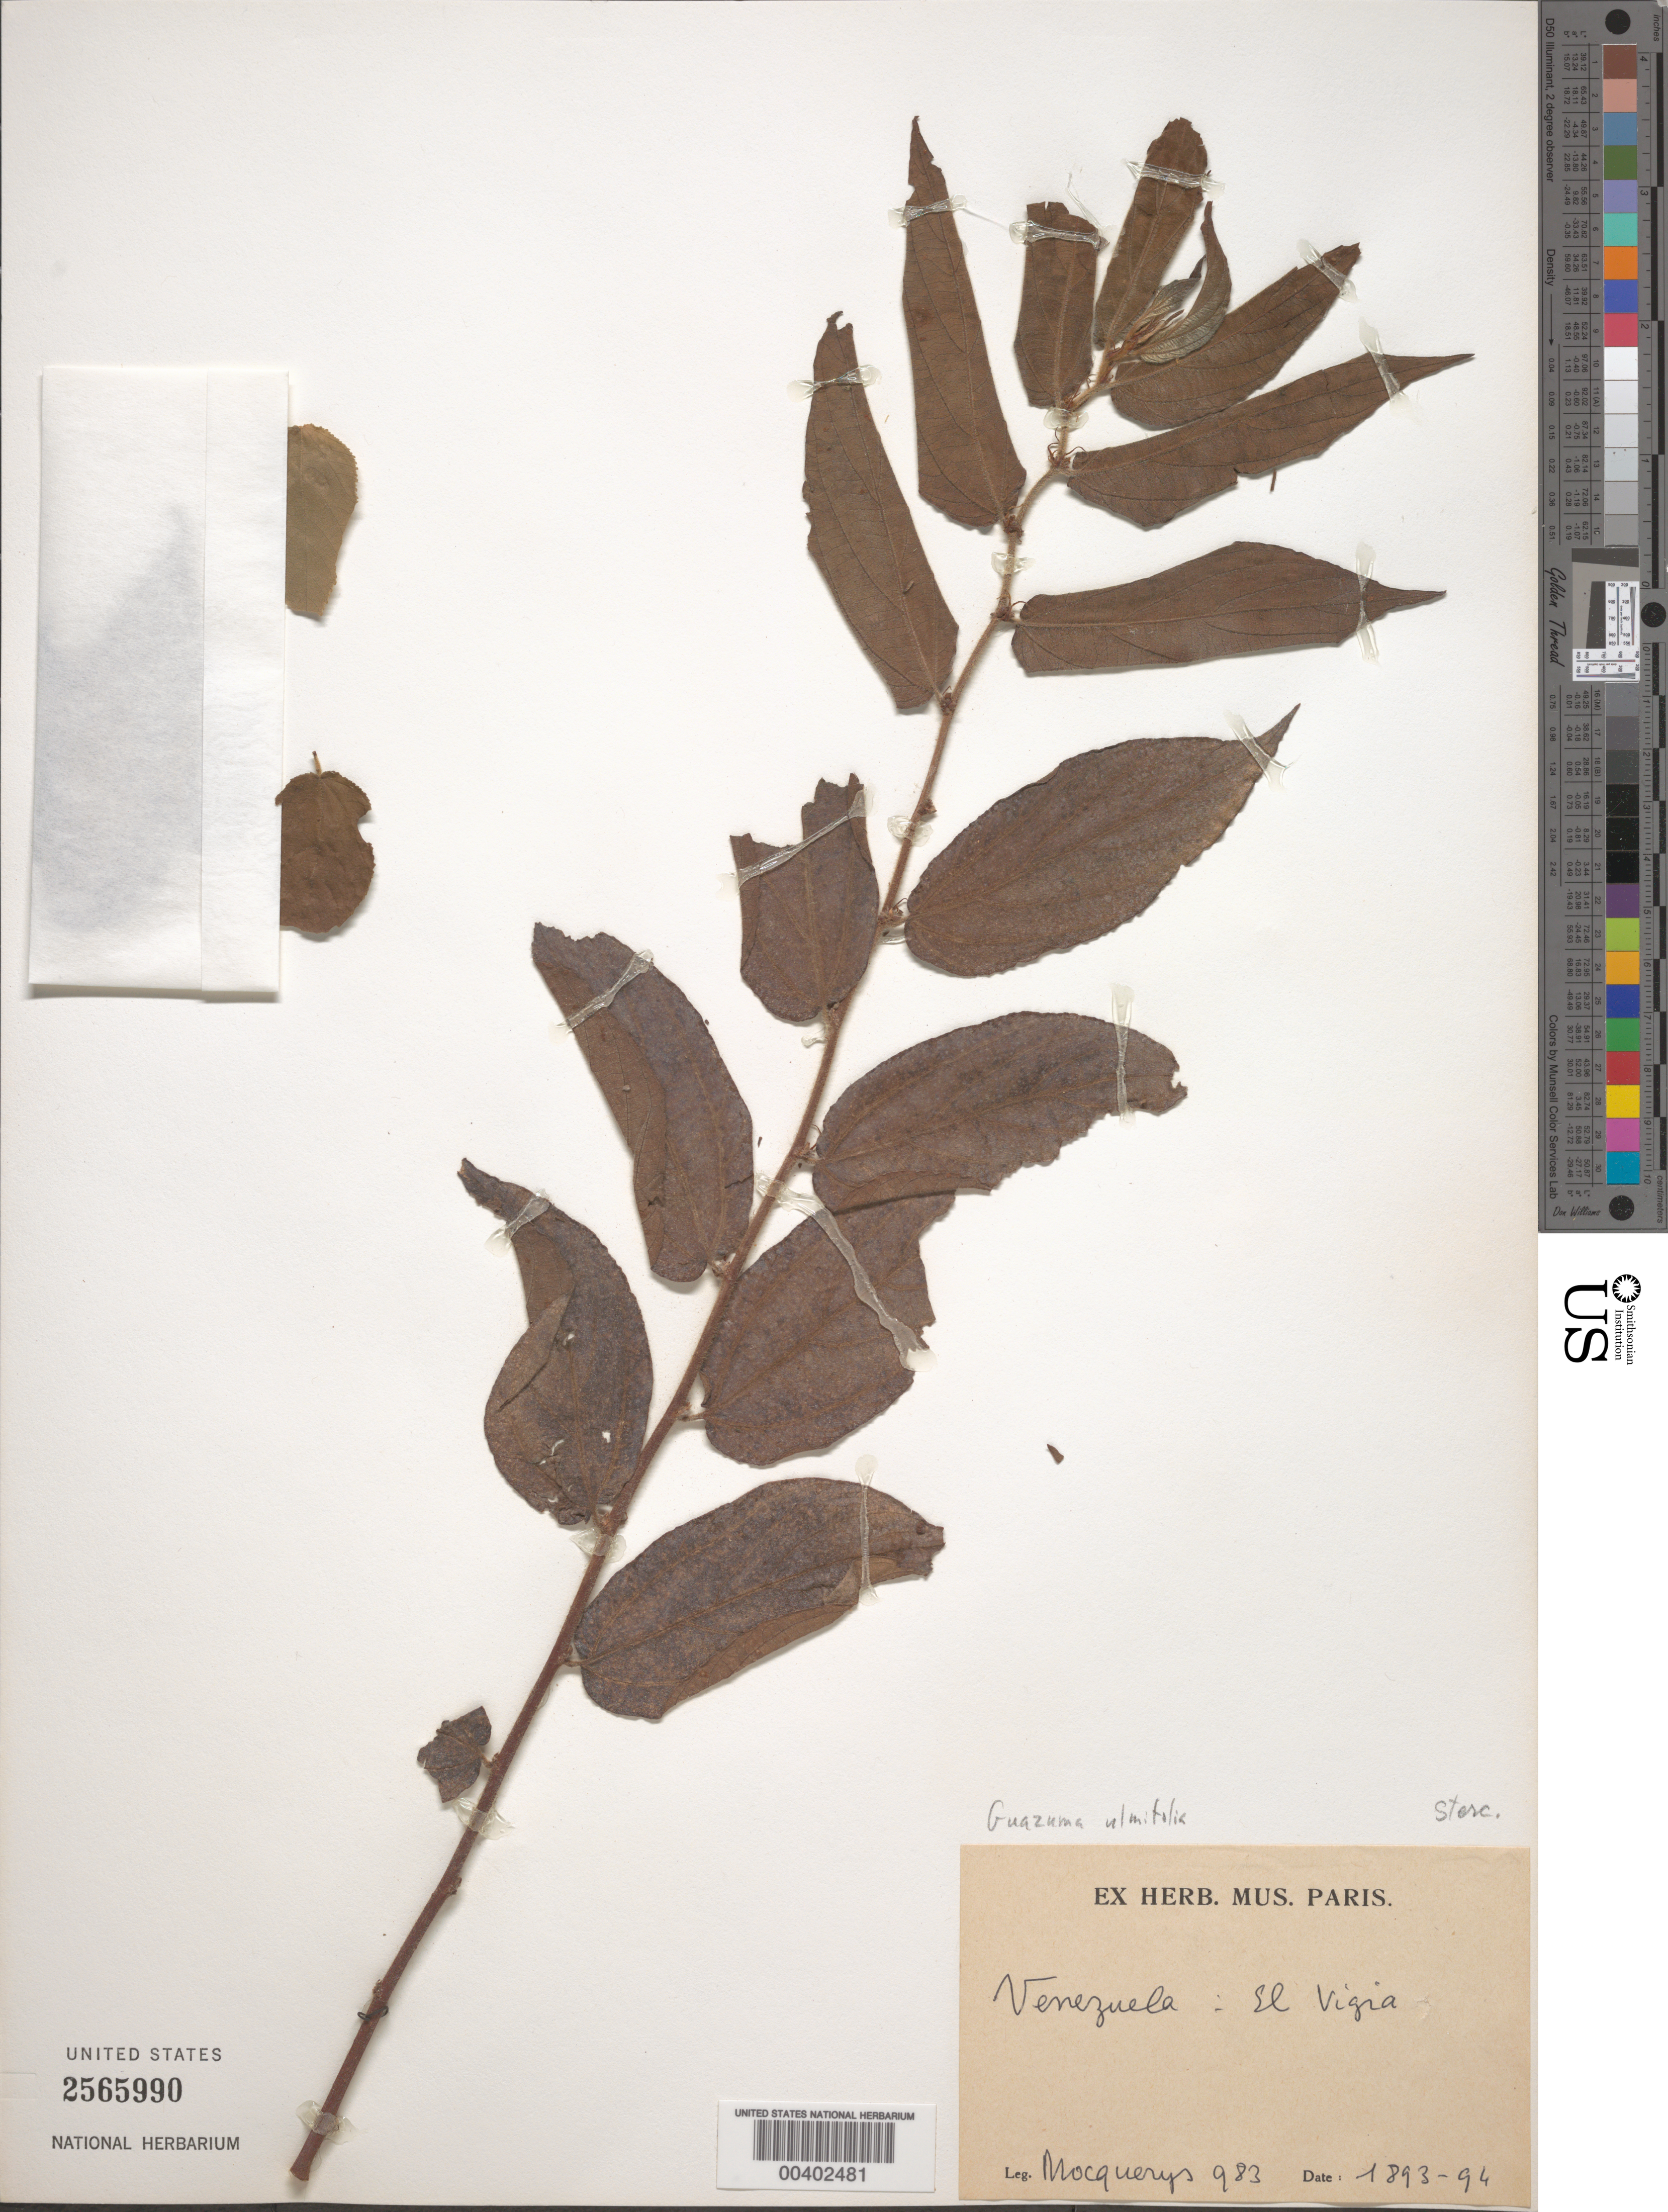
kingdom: Plantae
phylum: Tracheophyta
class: Magnoliopsida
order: Malvales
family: Malvaceae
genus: Guazuma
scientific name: Guazuma ulmifolia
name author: Lam.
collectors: A. Mocquerys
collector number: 983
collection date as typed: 1893 to -- --- 1894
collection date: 1893/1894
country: Venezuela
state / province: Mérida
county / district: Alberto Adriani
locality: El Vigía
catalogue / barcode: US 2565990